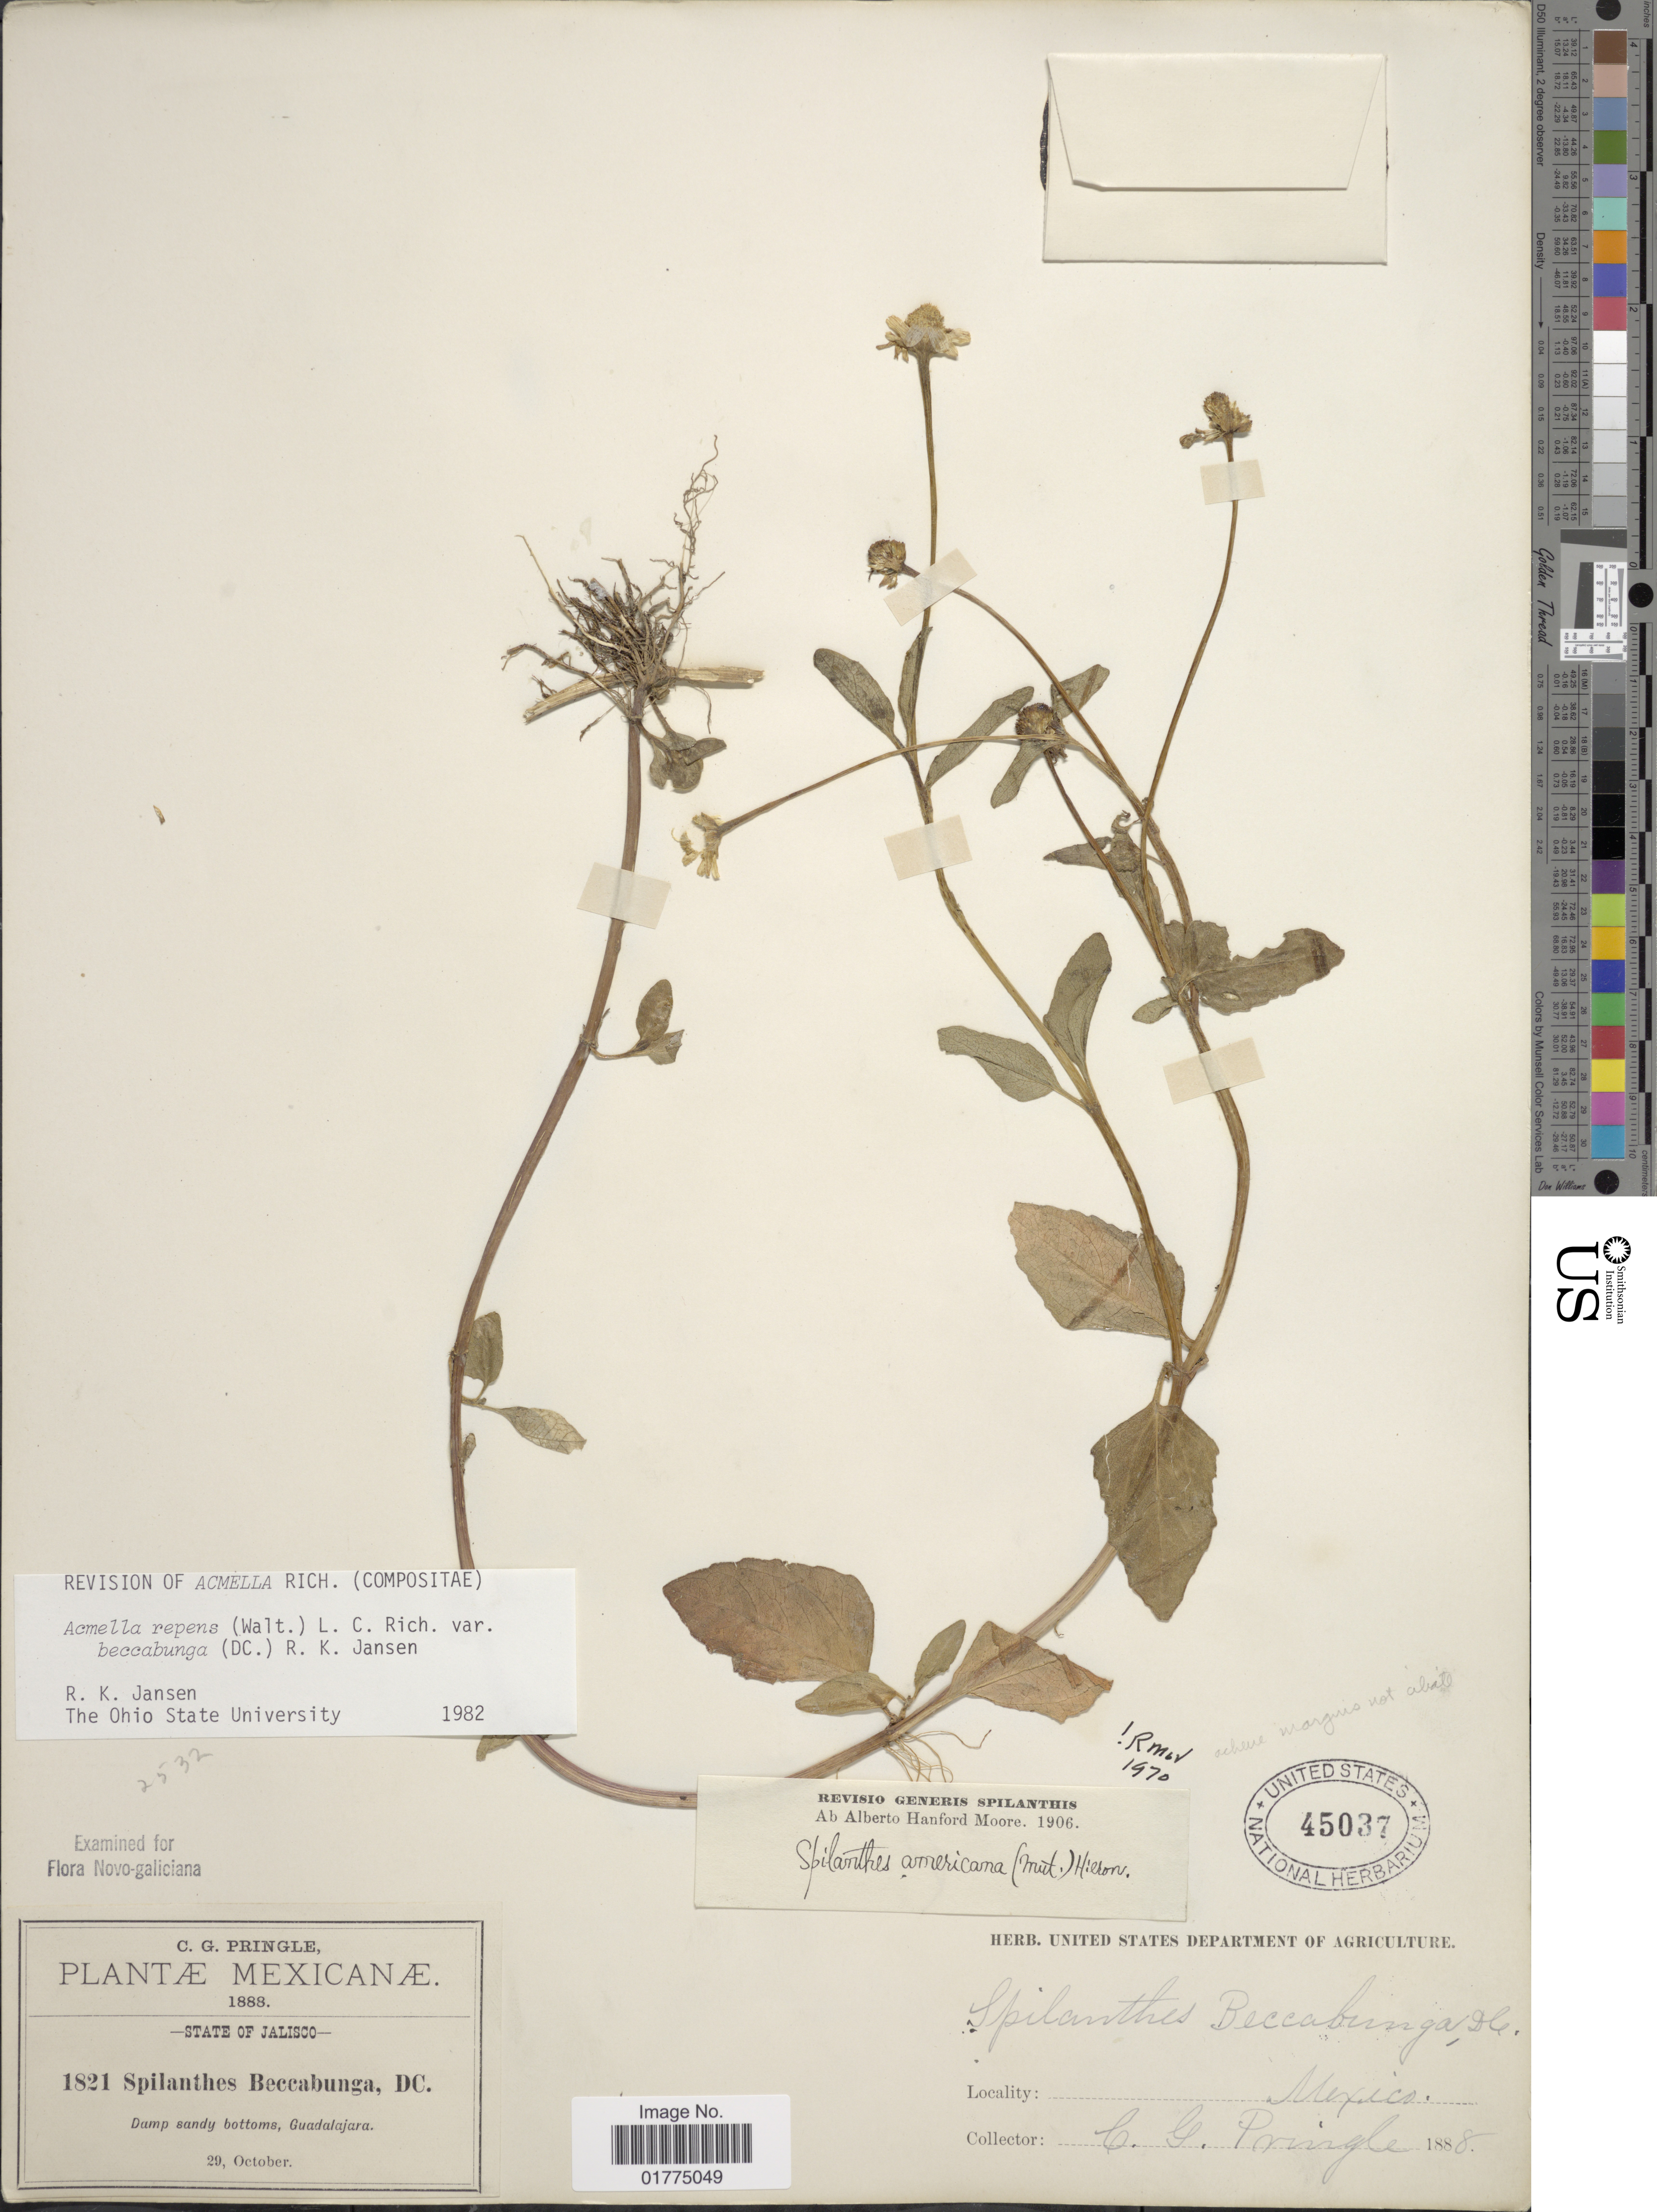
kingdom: Plantae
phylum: Tracheophyta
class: Magnoliopsida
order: Asterales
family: Asteraceae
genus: Acmella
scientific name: Acmella repens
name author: (Walter) Rich.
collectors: C. G. Pringle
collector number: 1821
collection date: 1888-10-29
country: Mexico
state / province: Jalisco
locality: State of Jalisco. Damp sandy bottoms, Guadalajara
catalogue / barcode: US 45037